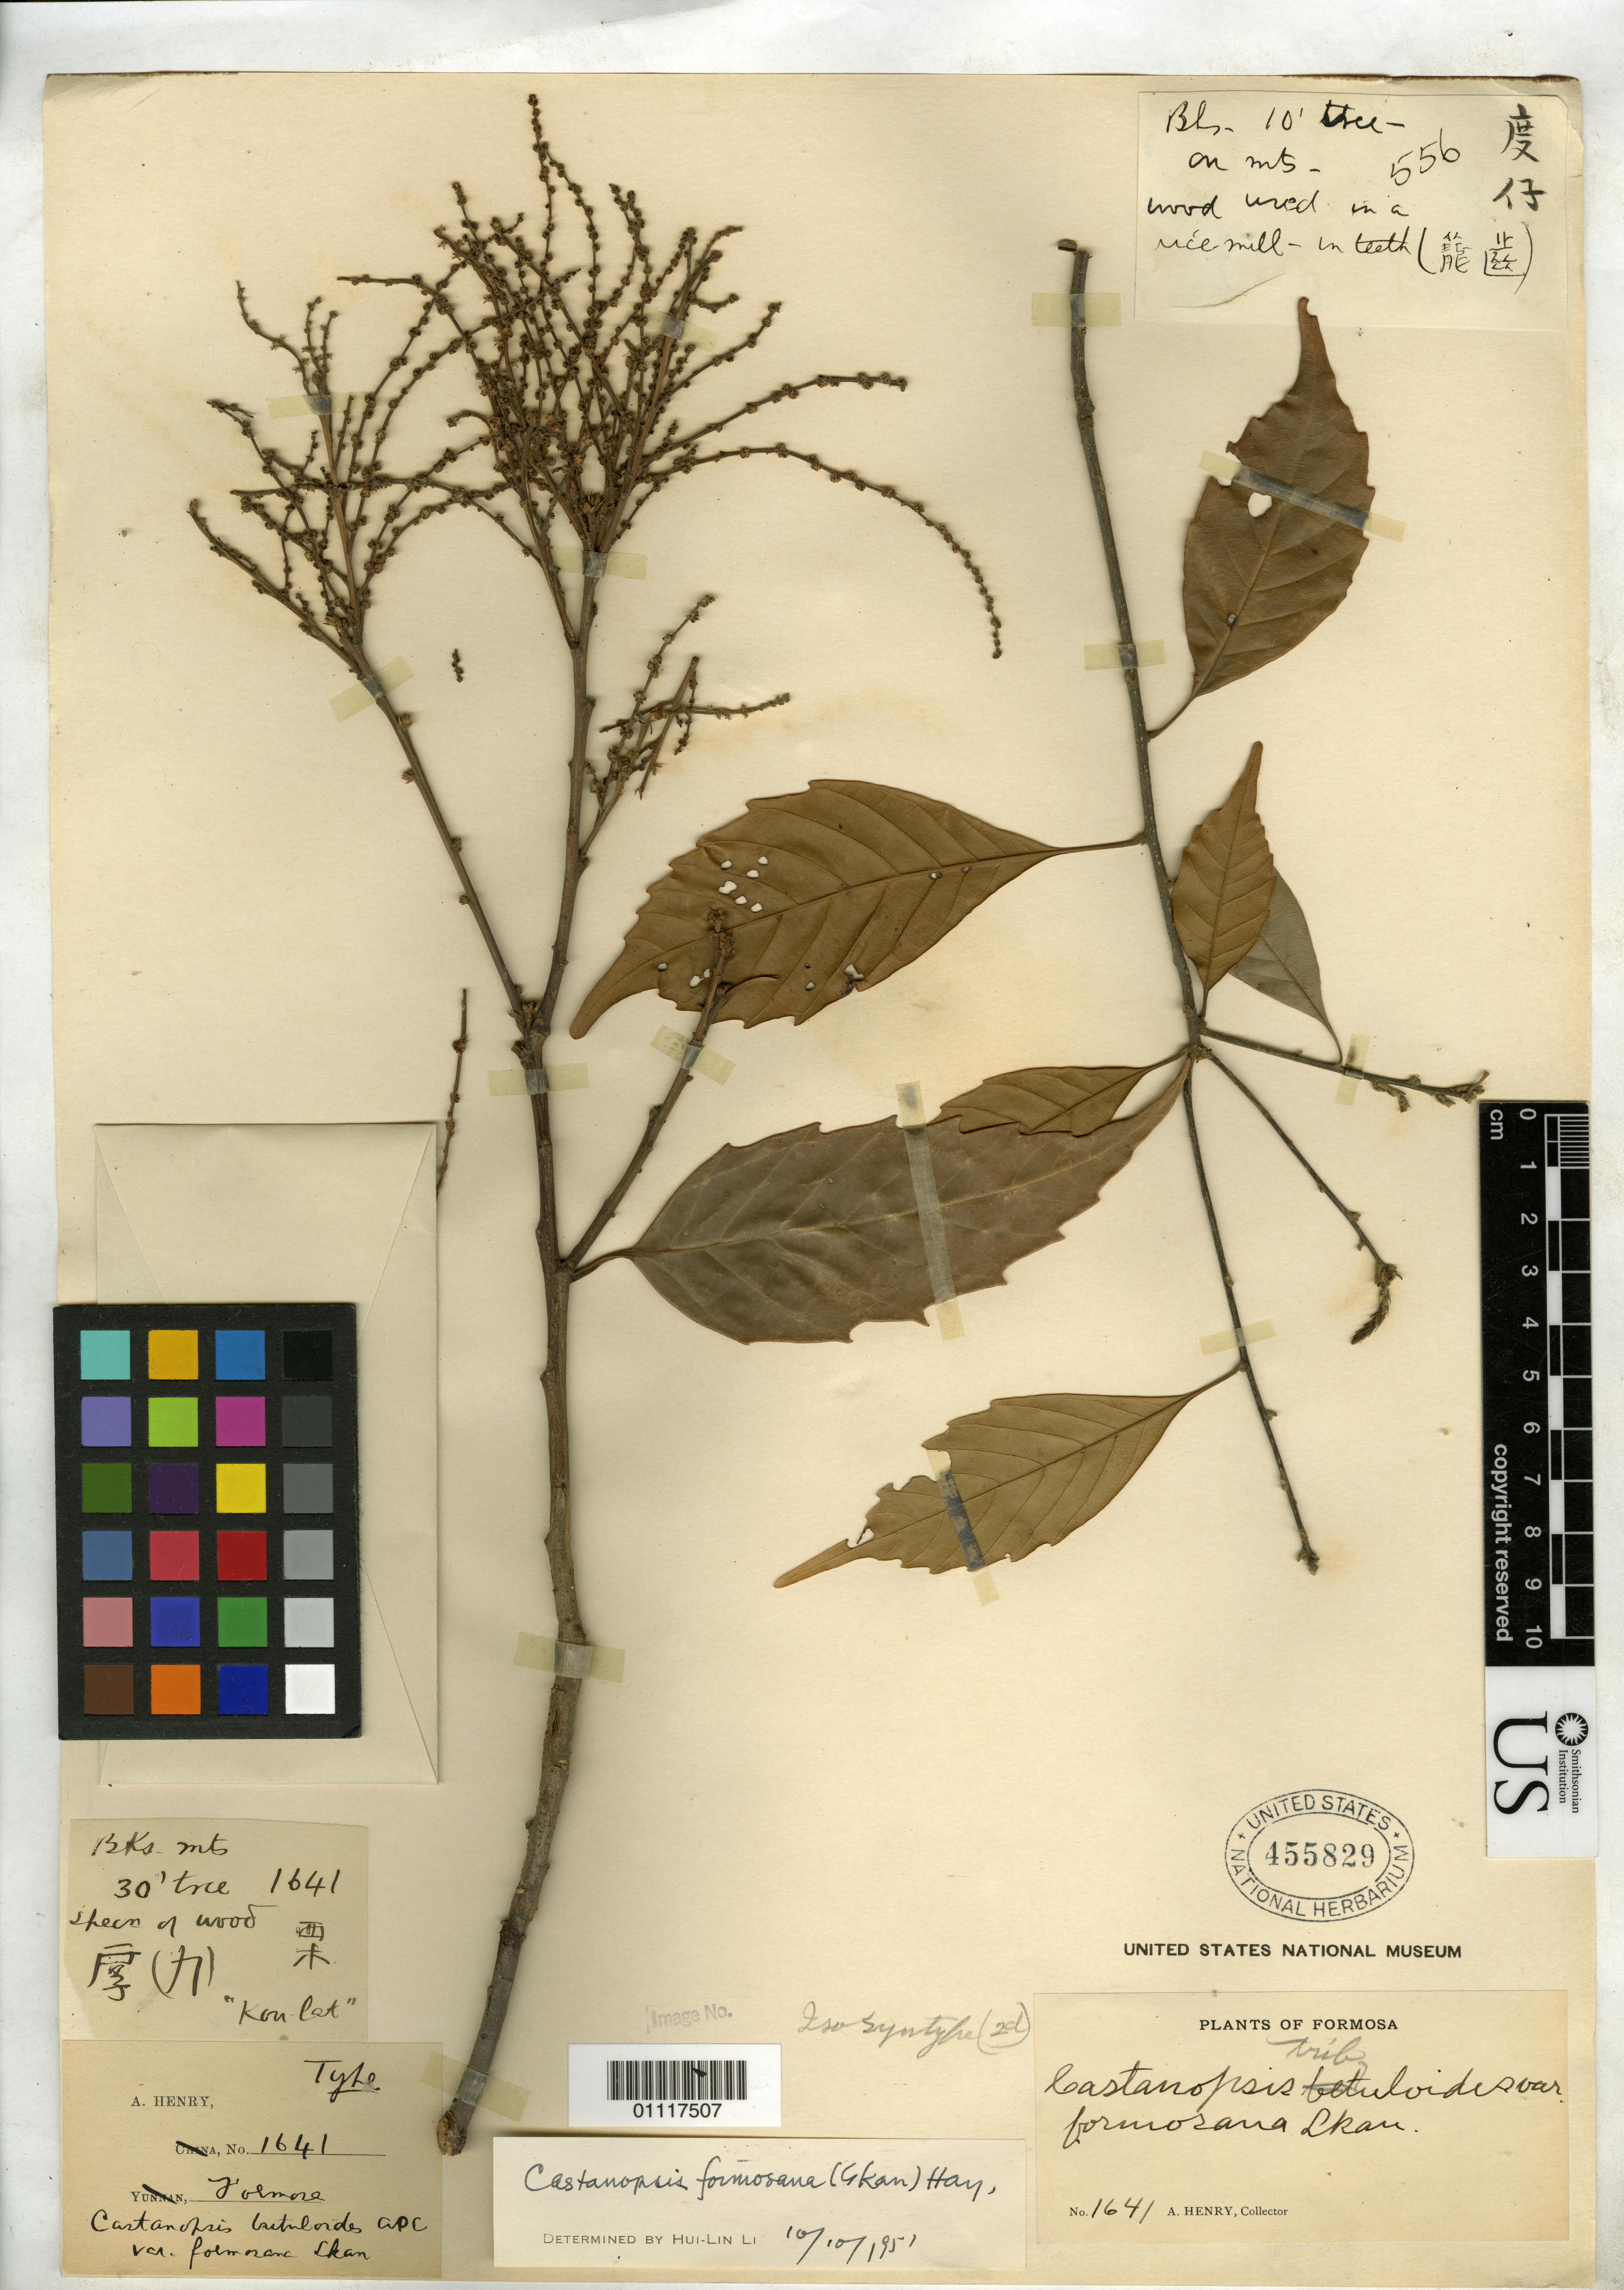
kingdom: Plantae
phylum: Tracheophyta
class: Magnoliopsida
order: Fagales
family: Fagaceae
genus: Castanopsis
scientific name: Castanopsis tribuloides var. formosana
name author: Skan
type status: Syntype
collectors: A. Henry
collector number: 1641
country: Taiwan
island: Taiwan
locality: (Formosa), Bankinsing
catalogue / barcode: US 455829